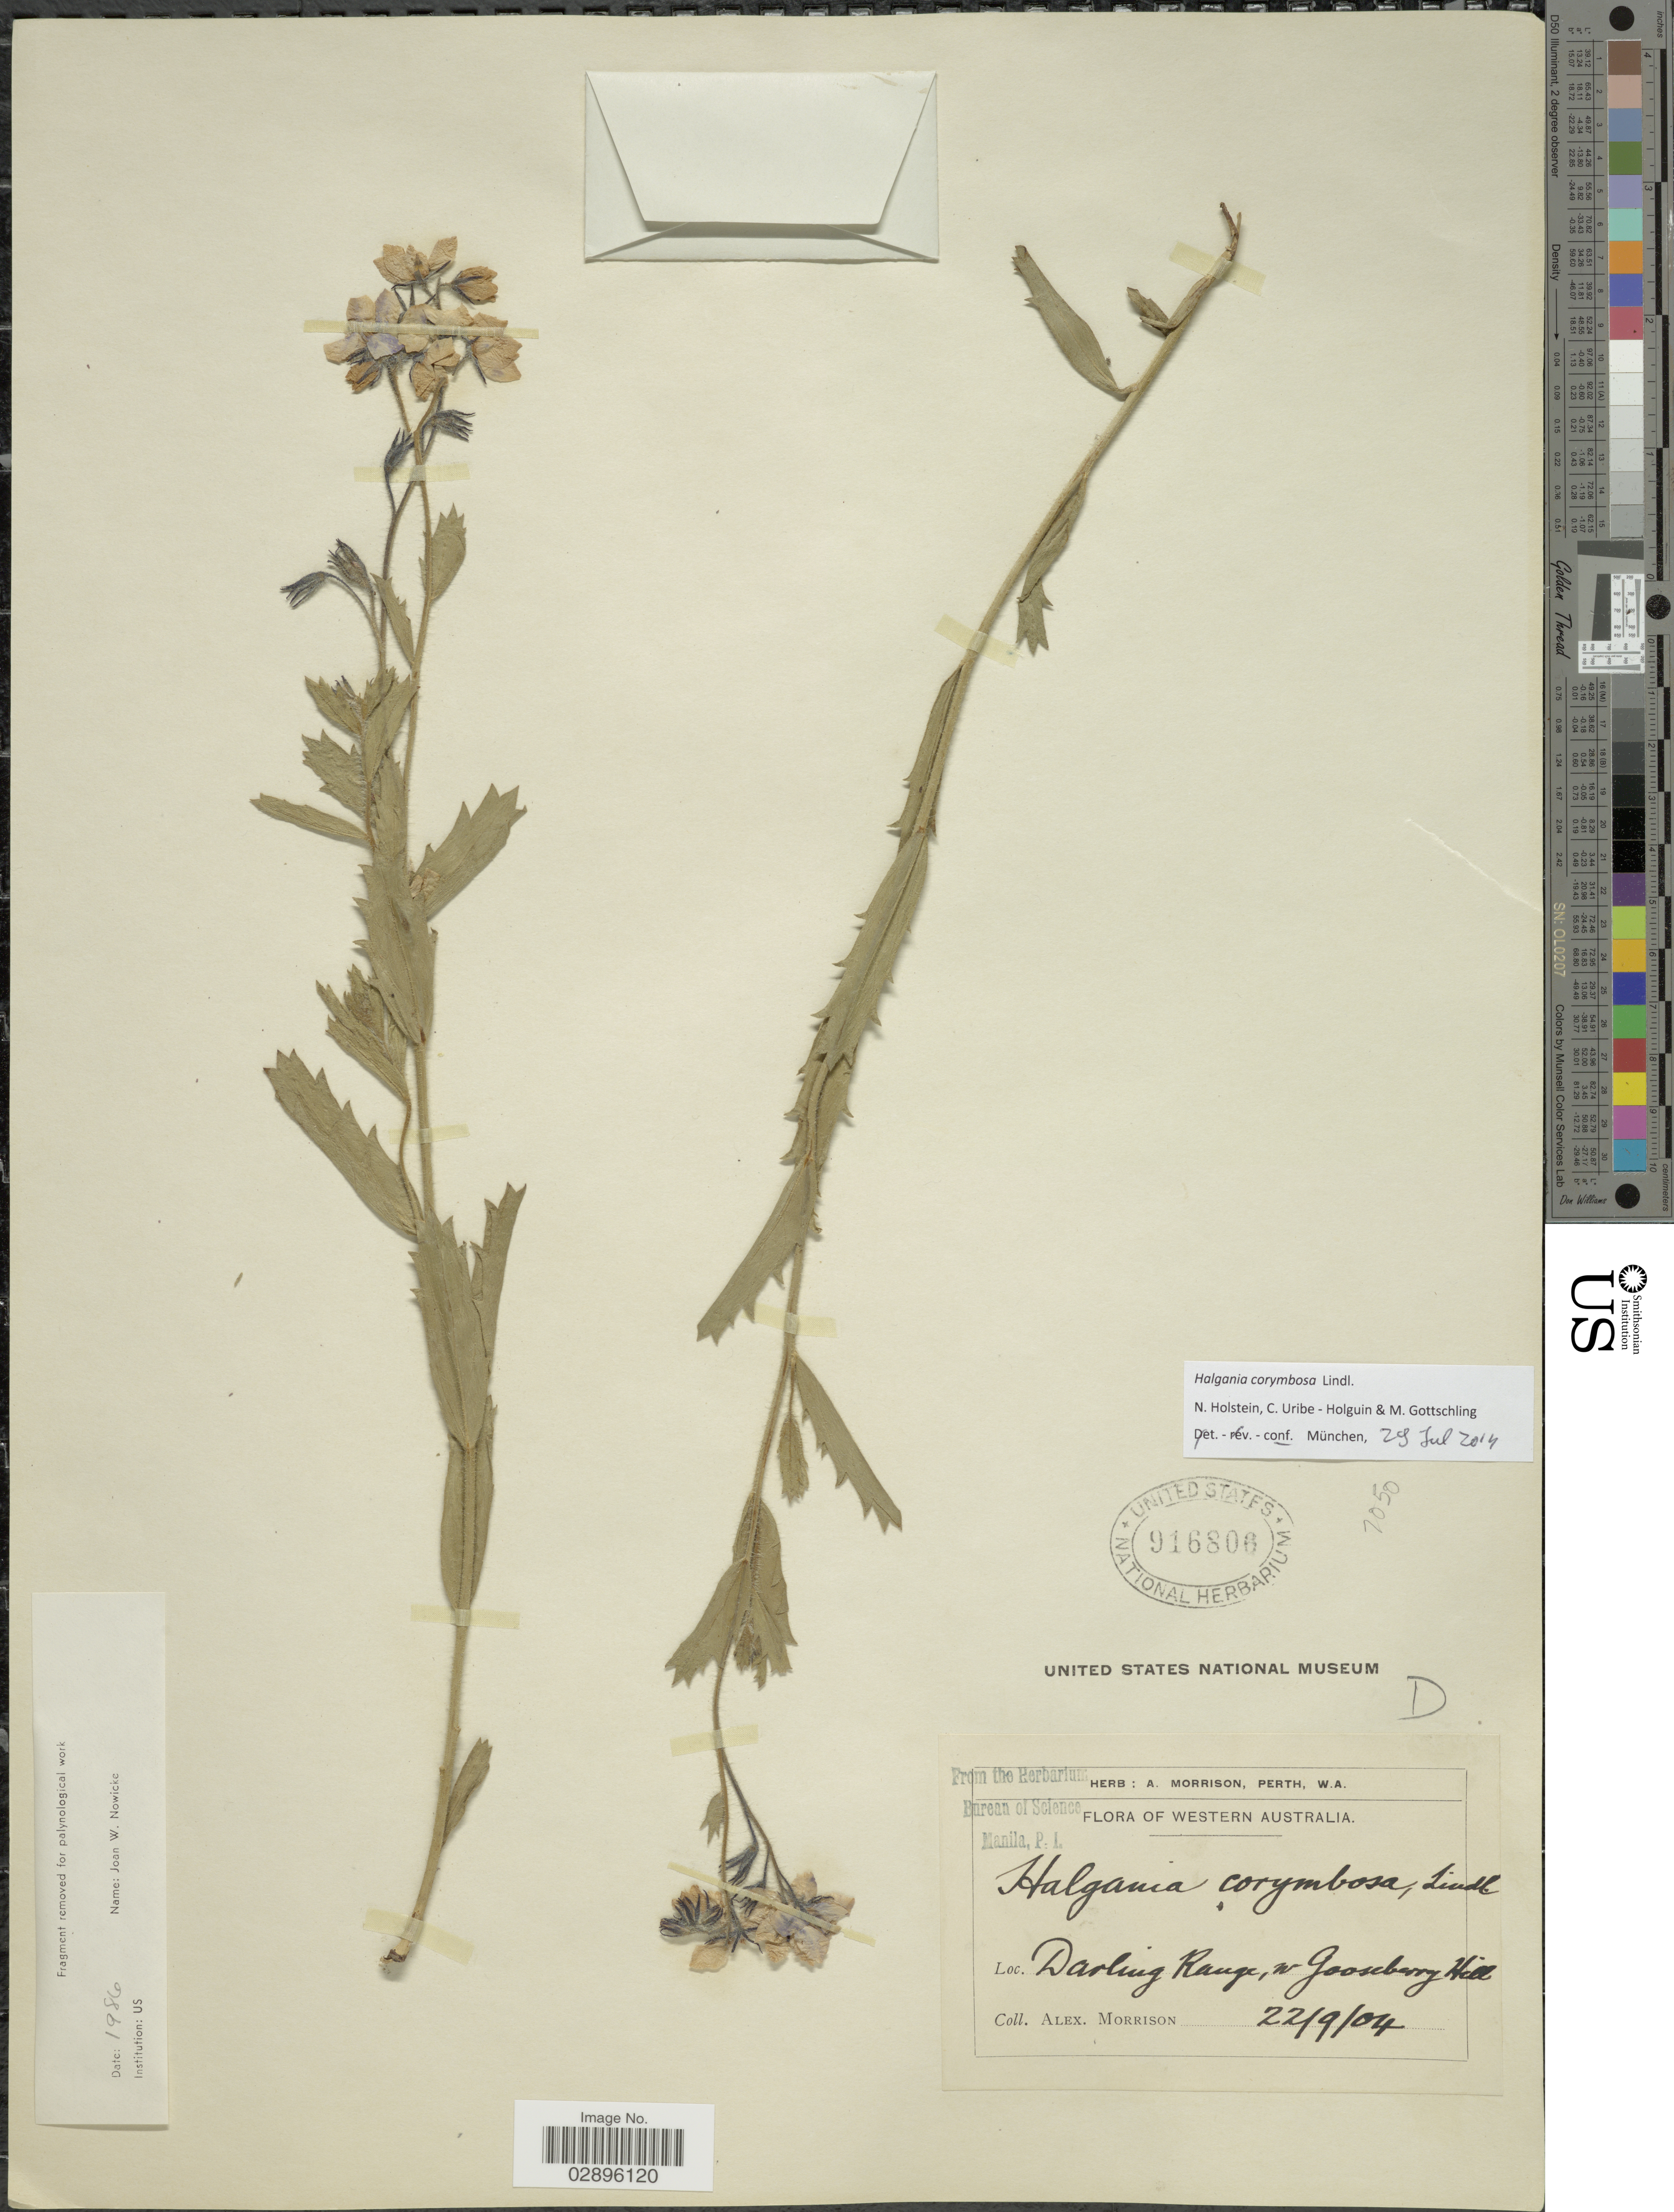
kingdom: Plantae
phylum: Tracheophyta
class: Magnoliopsida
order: Boraginales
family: Ehretiaceae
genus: Halgania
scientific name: Halgania corymbosa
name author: Lindl.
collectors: A. Morrison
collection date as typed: Transcribed d/m/y: 22/9/4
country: Australia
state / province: Western Australia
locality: Darling Range, w Gooseberry Hill.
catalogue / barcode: US 916806